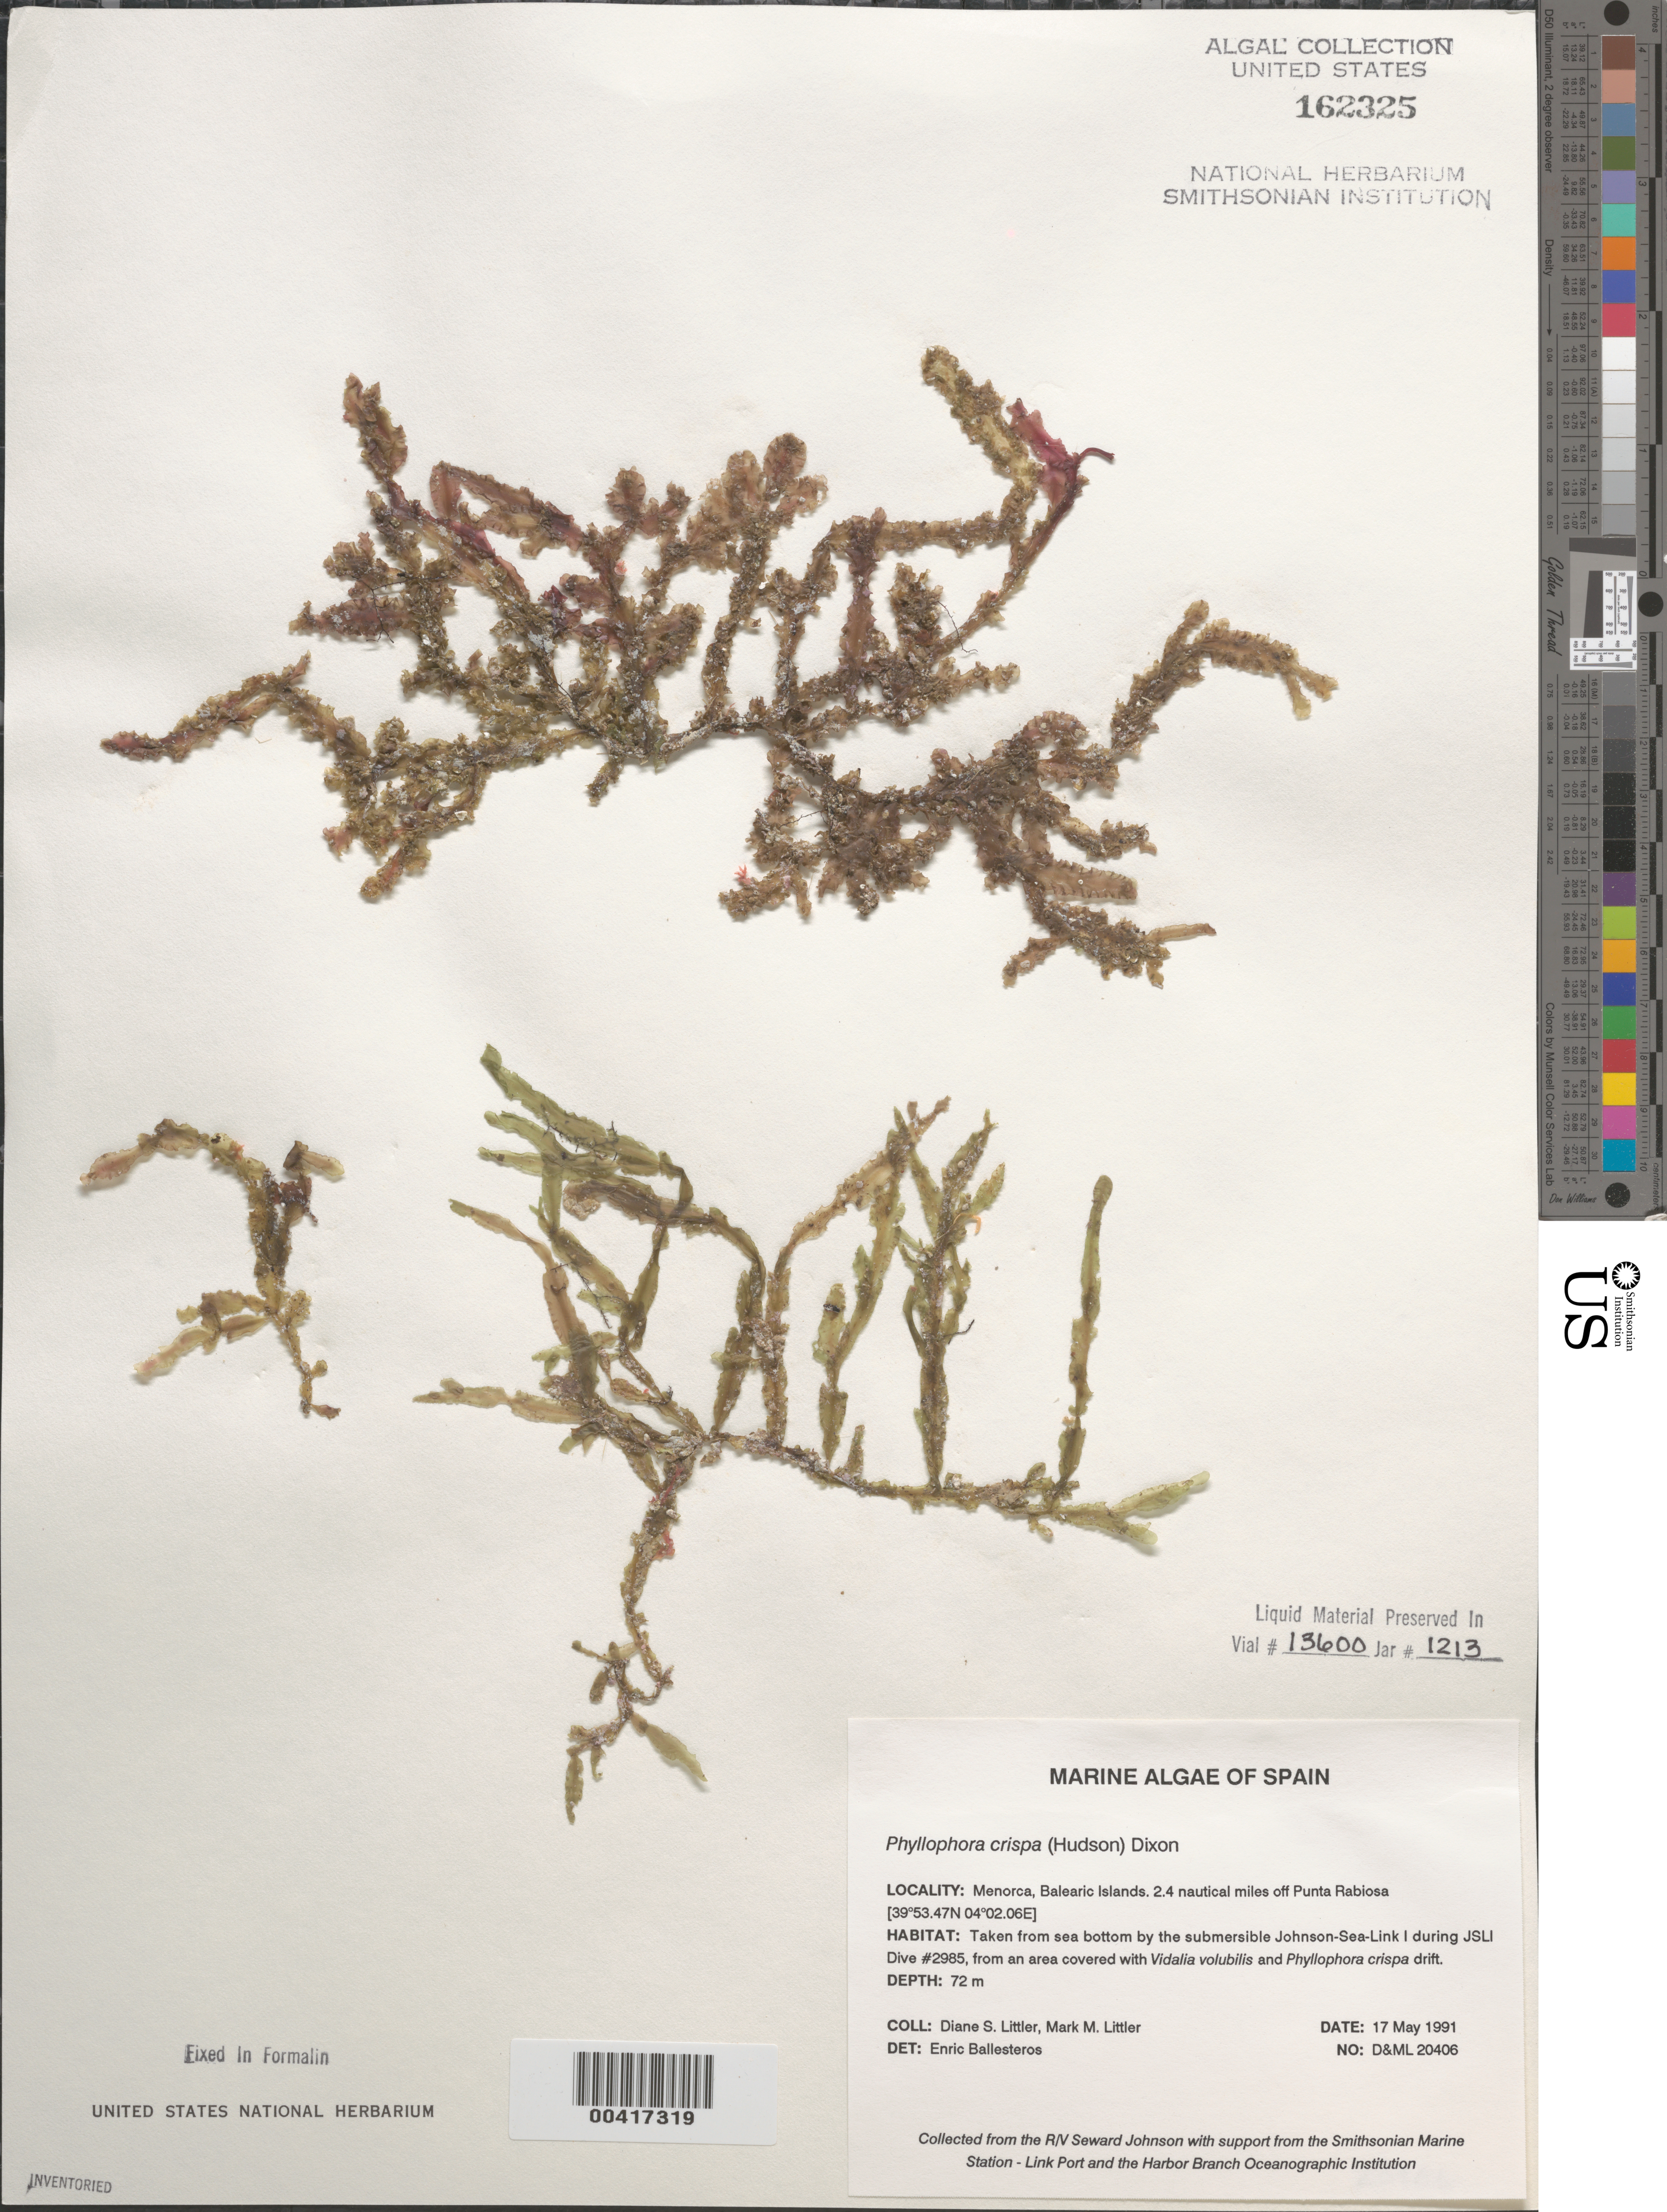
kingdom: Plantae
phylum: Rhodophyta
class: Florideophyceae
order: Gigartinales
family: Phyllophoraceae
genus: Phyllophora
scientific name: Phyllophora crispa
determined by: Ballesteros, E.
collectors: D. S. Littler & M. M. Littler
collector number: D&ML 20406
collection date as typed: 17 May 1991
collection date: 1991-05-17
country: Spain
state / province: Islas Baleares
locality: Menorca, 2.4 miles off punta rabiosa, balearic islands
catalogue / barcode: US 162325